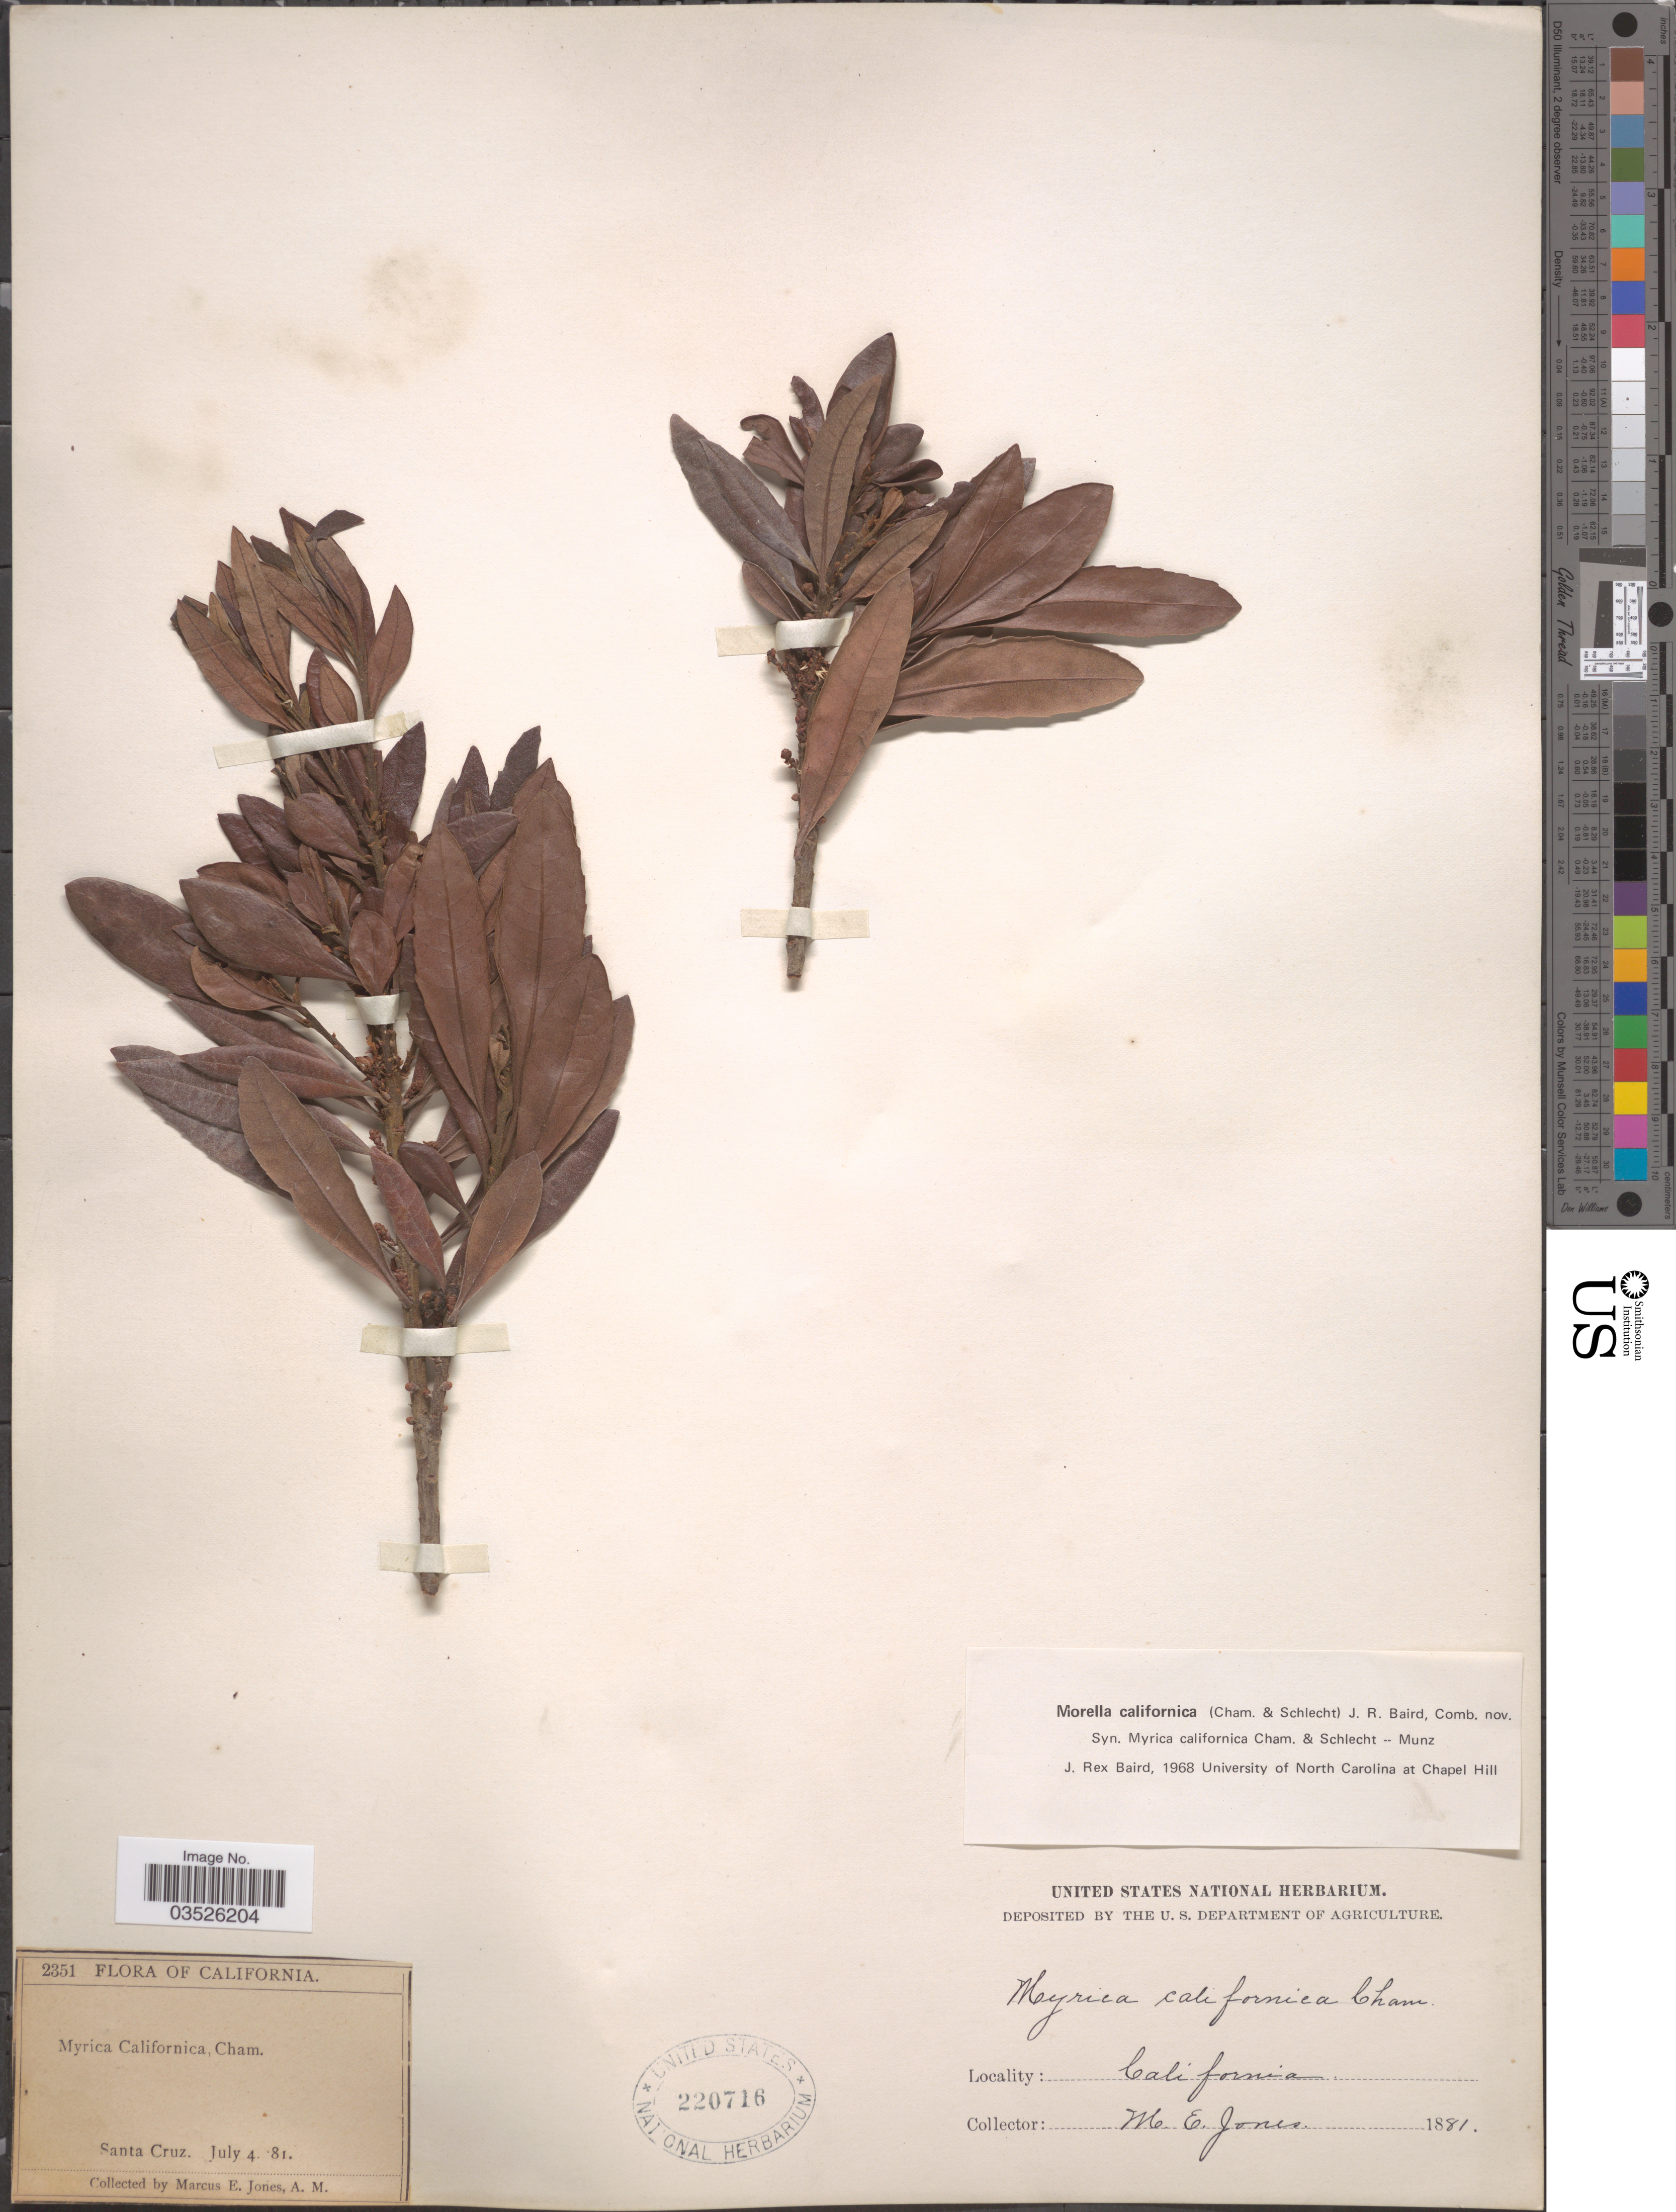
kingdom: Plantae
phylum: Tracheophyta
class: Magnoliopsida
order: Fagales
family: Myricaceae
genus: Morella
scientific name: Morella californica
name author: (Cham.) Wilbur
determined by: Strong, Mark T., (BOT), Smithsonian Institution - National Museum of Natural History (UNITED STATES)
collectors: M. E. Jones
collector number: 2351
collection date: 1881-07-04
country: United States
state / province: California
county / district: Santa Cruz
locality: Santa Cruz.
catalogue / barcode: US 220716